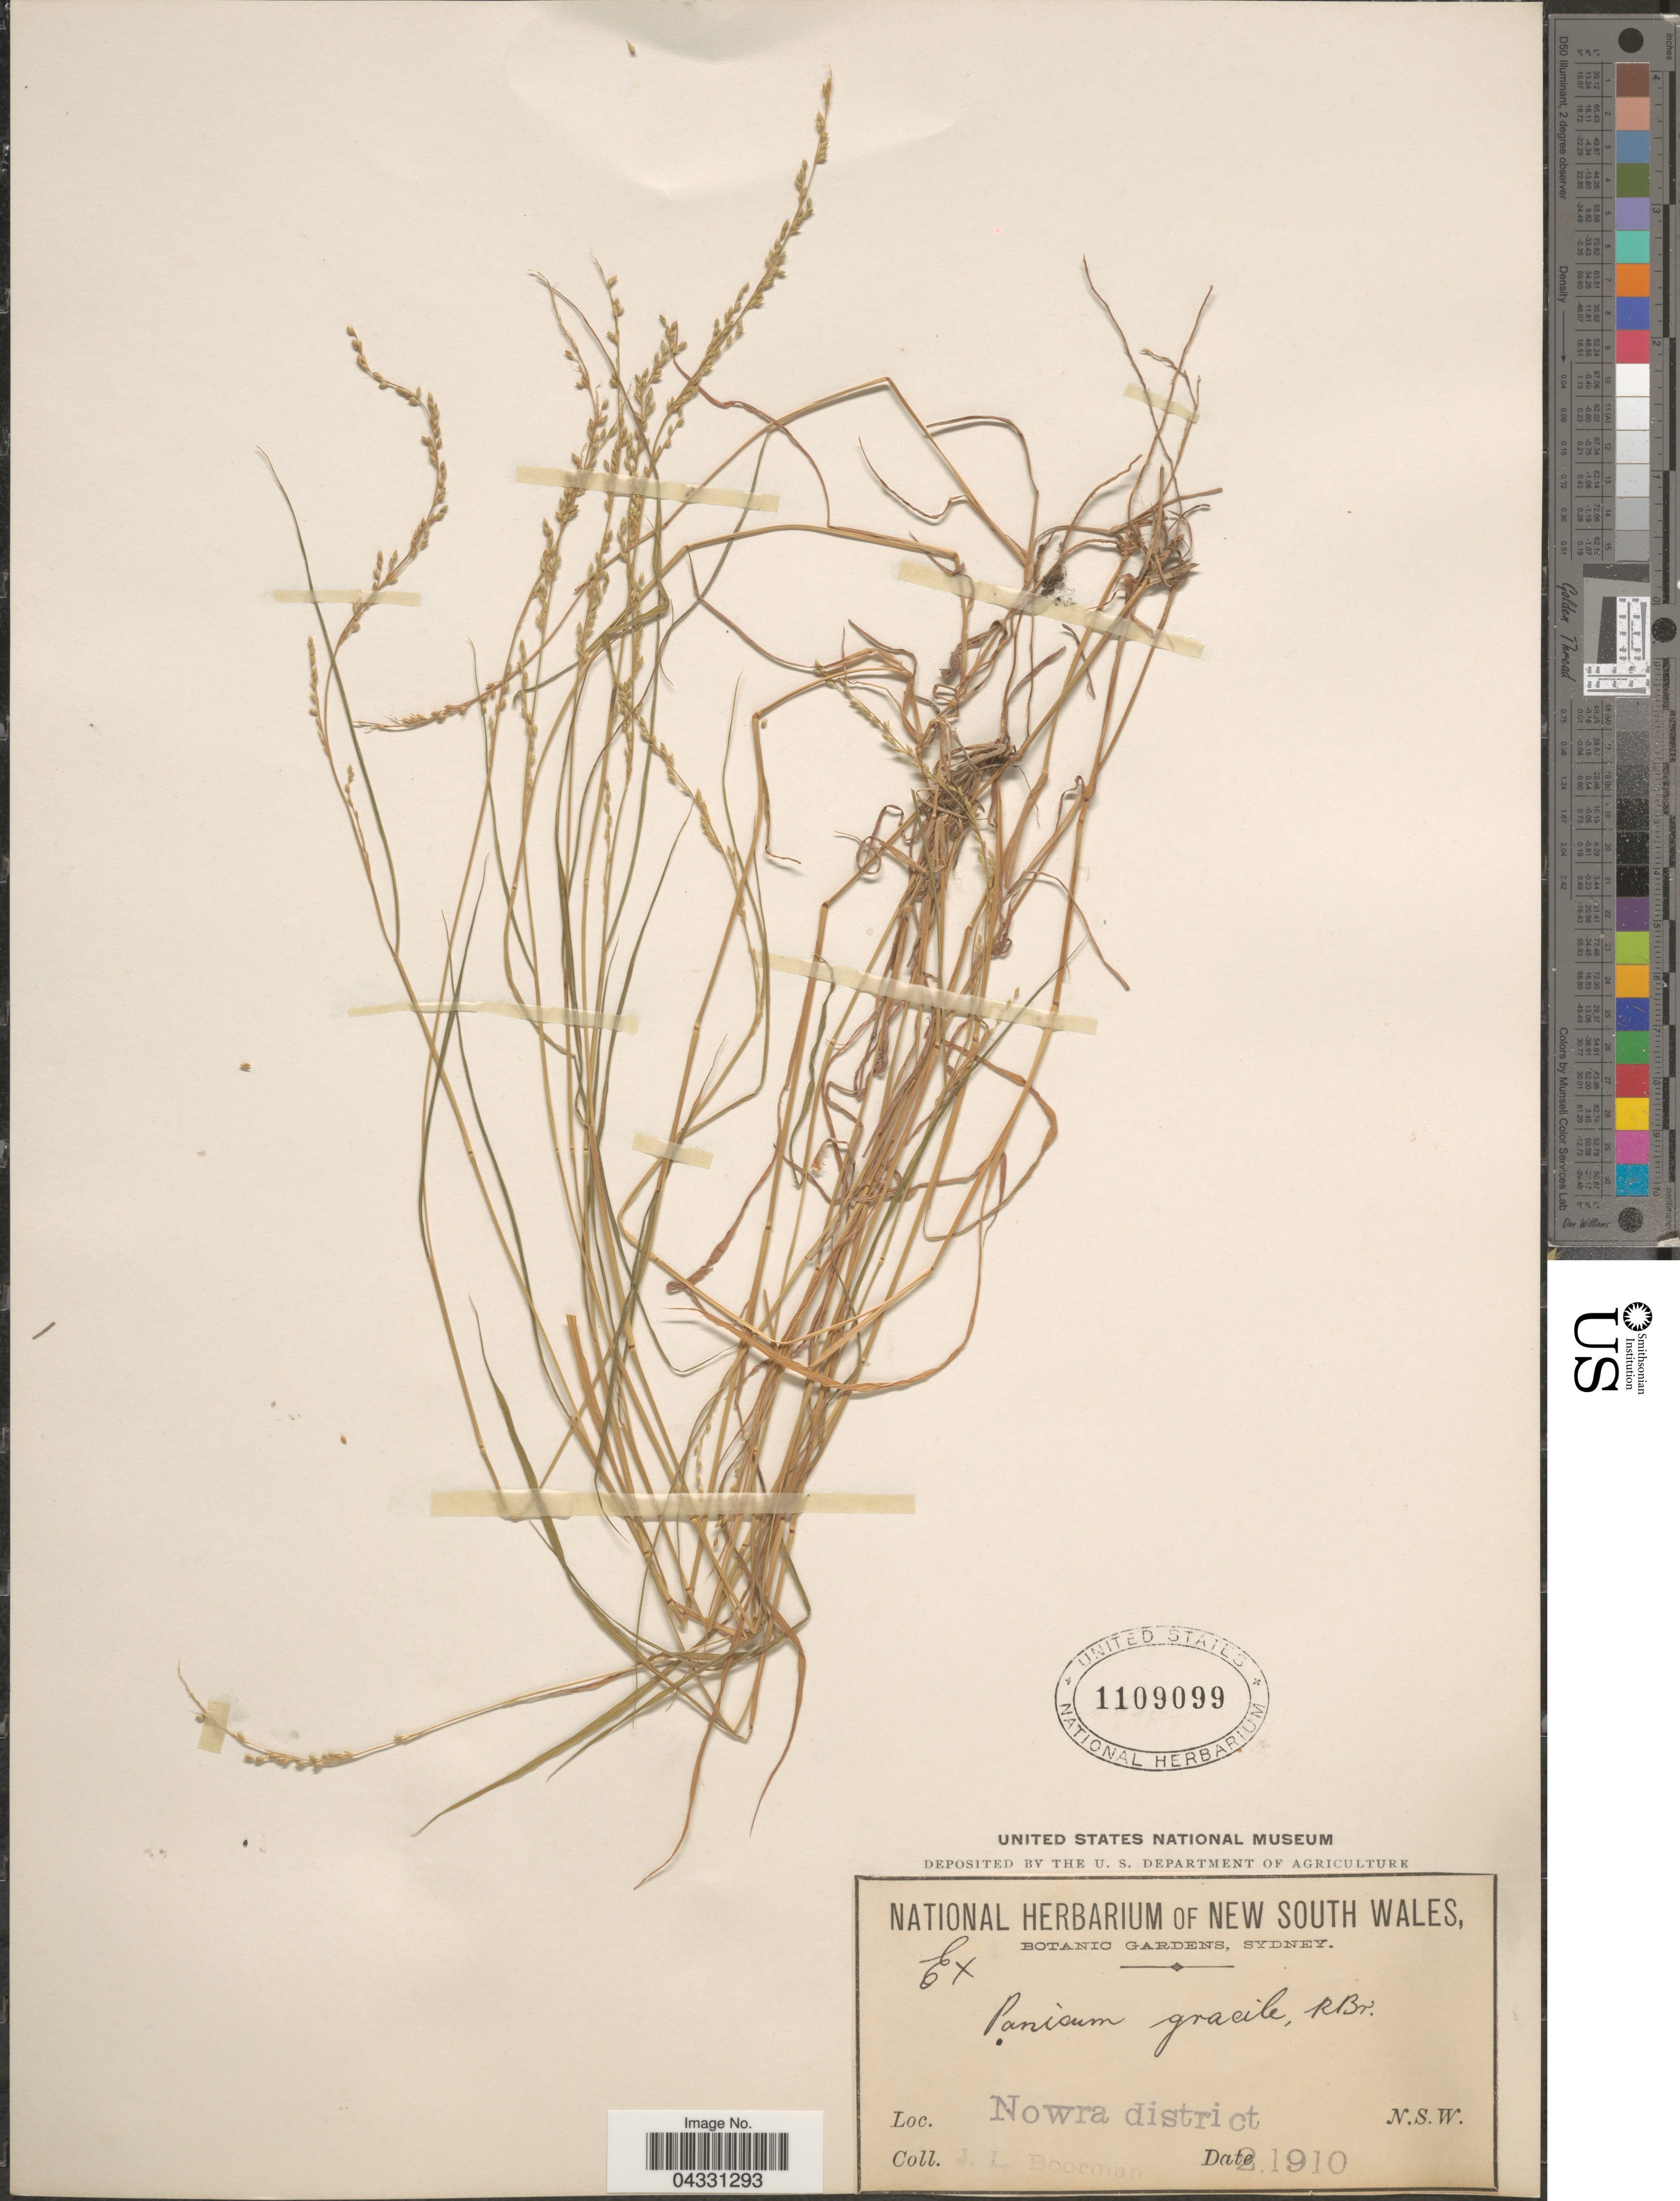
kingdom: Plantae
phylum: Tracheophyta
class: Liliopsida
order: Poales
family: Poaceae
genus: Setaria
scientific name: Setaria sp.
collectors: J. Boorman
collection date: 1910-02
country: Australia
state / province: New South Wales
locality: Nowra district.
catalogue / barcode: US 1109099